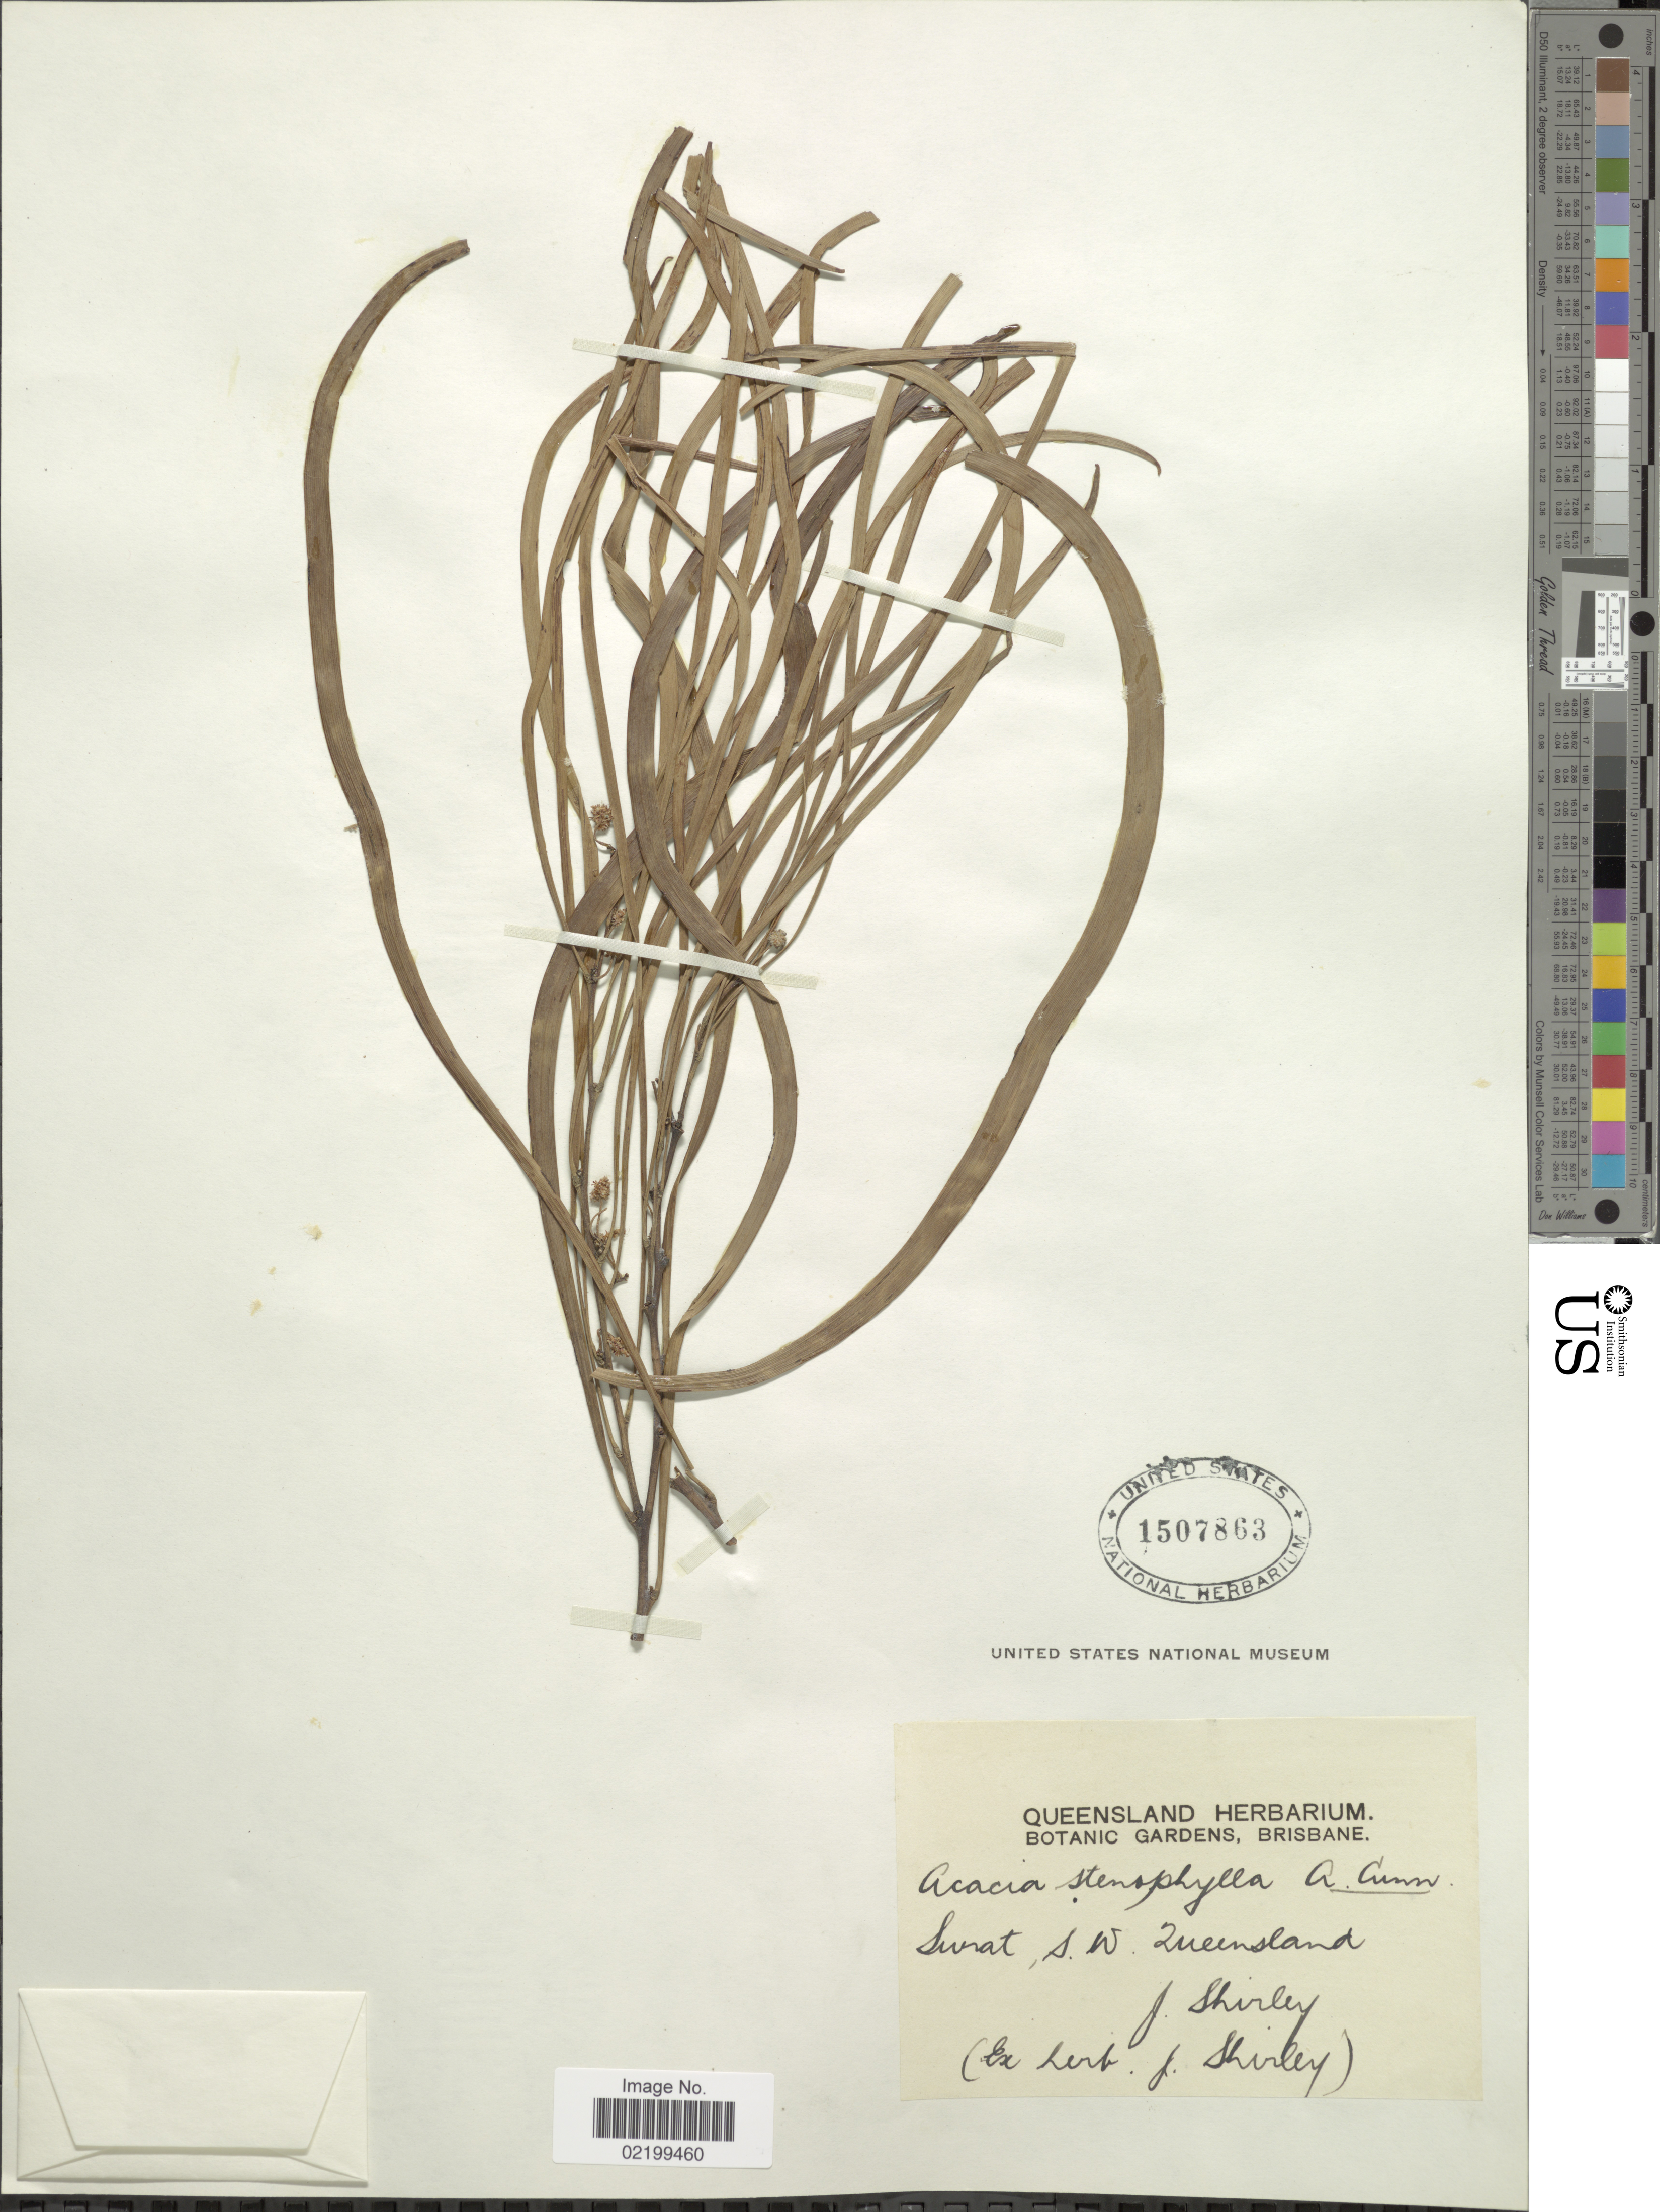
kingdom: Plantae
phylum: Tracheophyta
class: Magnoliopsida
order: Fabales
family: Fabaceae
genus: Acacia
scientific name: Acacia stenophylla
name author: Benth.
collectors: J. Shirley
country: Australia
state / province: Queensland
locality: Surat, S.W. Queensland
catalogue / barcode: US 1507863